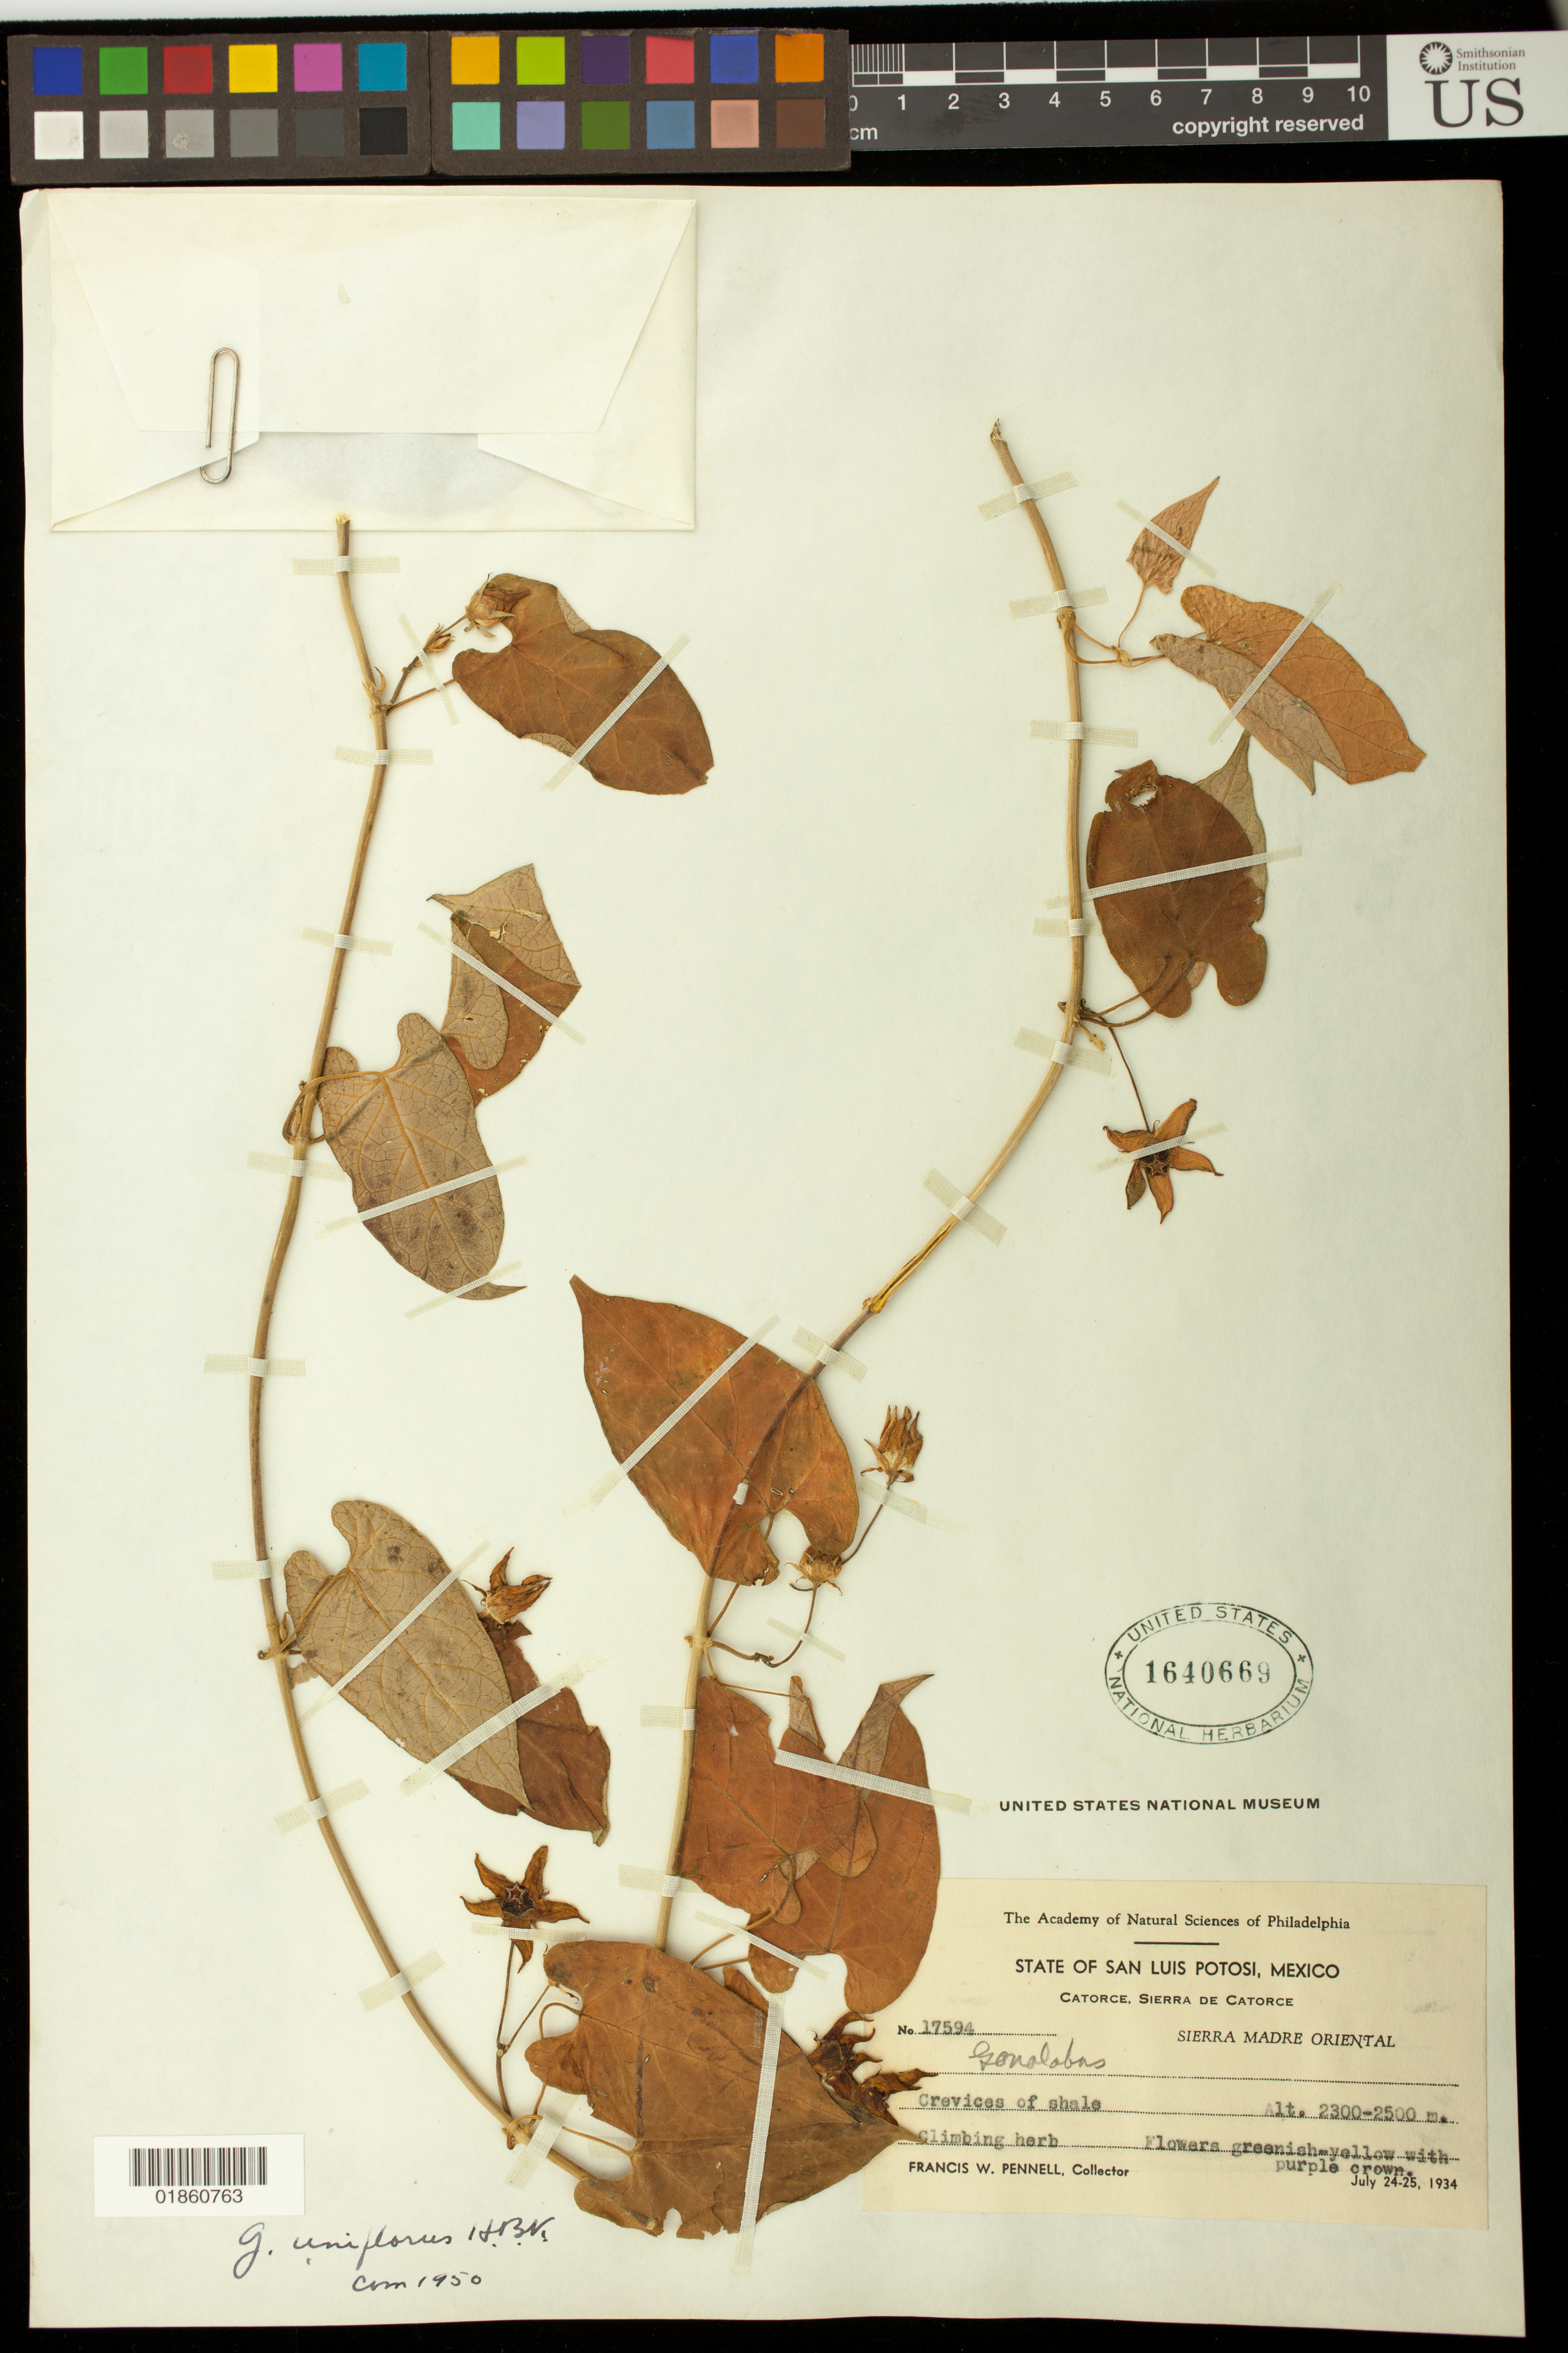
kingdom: Plantae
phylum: Tracheophyta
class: Magnoliopsida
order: Gentianales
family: Apocynaceae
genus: Gonolobus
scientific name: Gonolobus uniflorus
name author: Kunth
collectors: F. W. Pennell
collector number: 17594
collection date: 1934-07-24/1934-07-25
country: Mexico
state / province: San Luis Potosí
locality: Catorce, Sierra De Catorce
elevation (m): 2300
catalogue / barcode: US 1640669